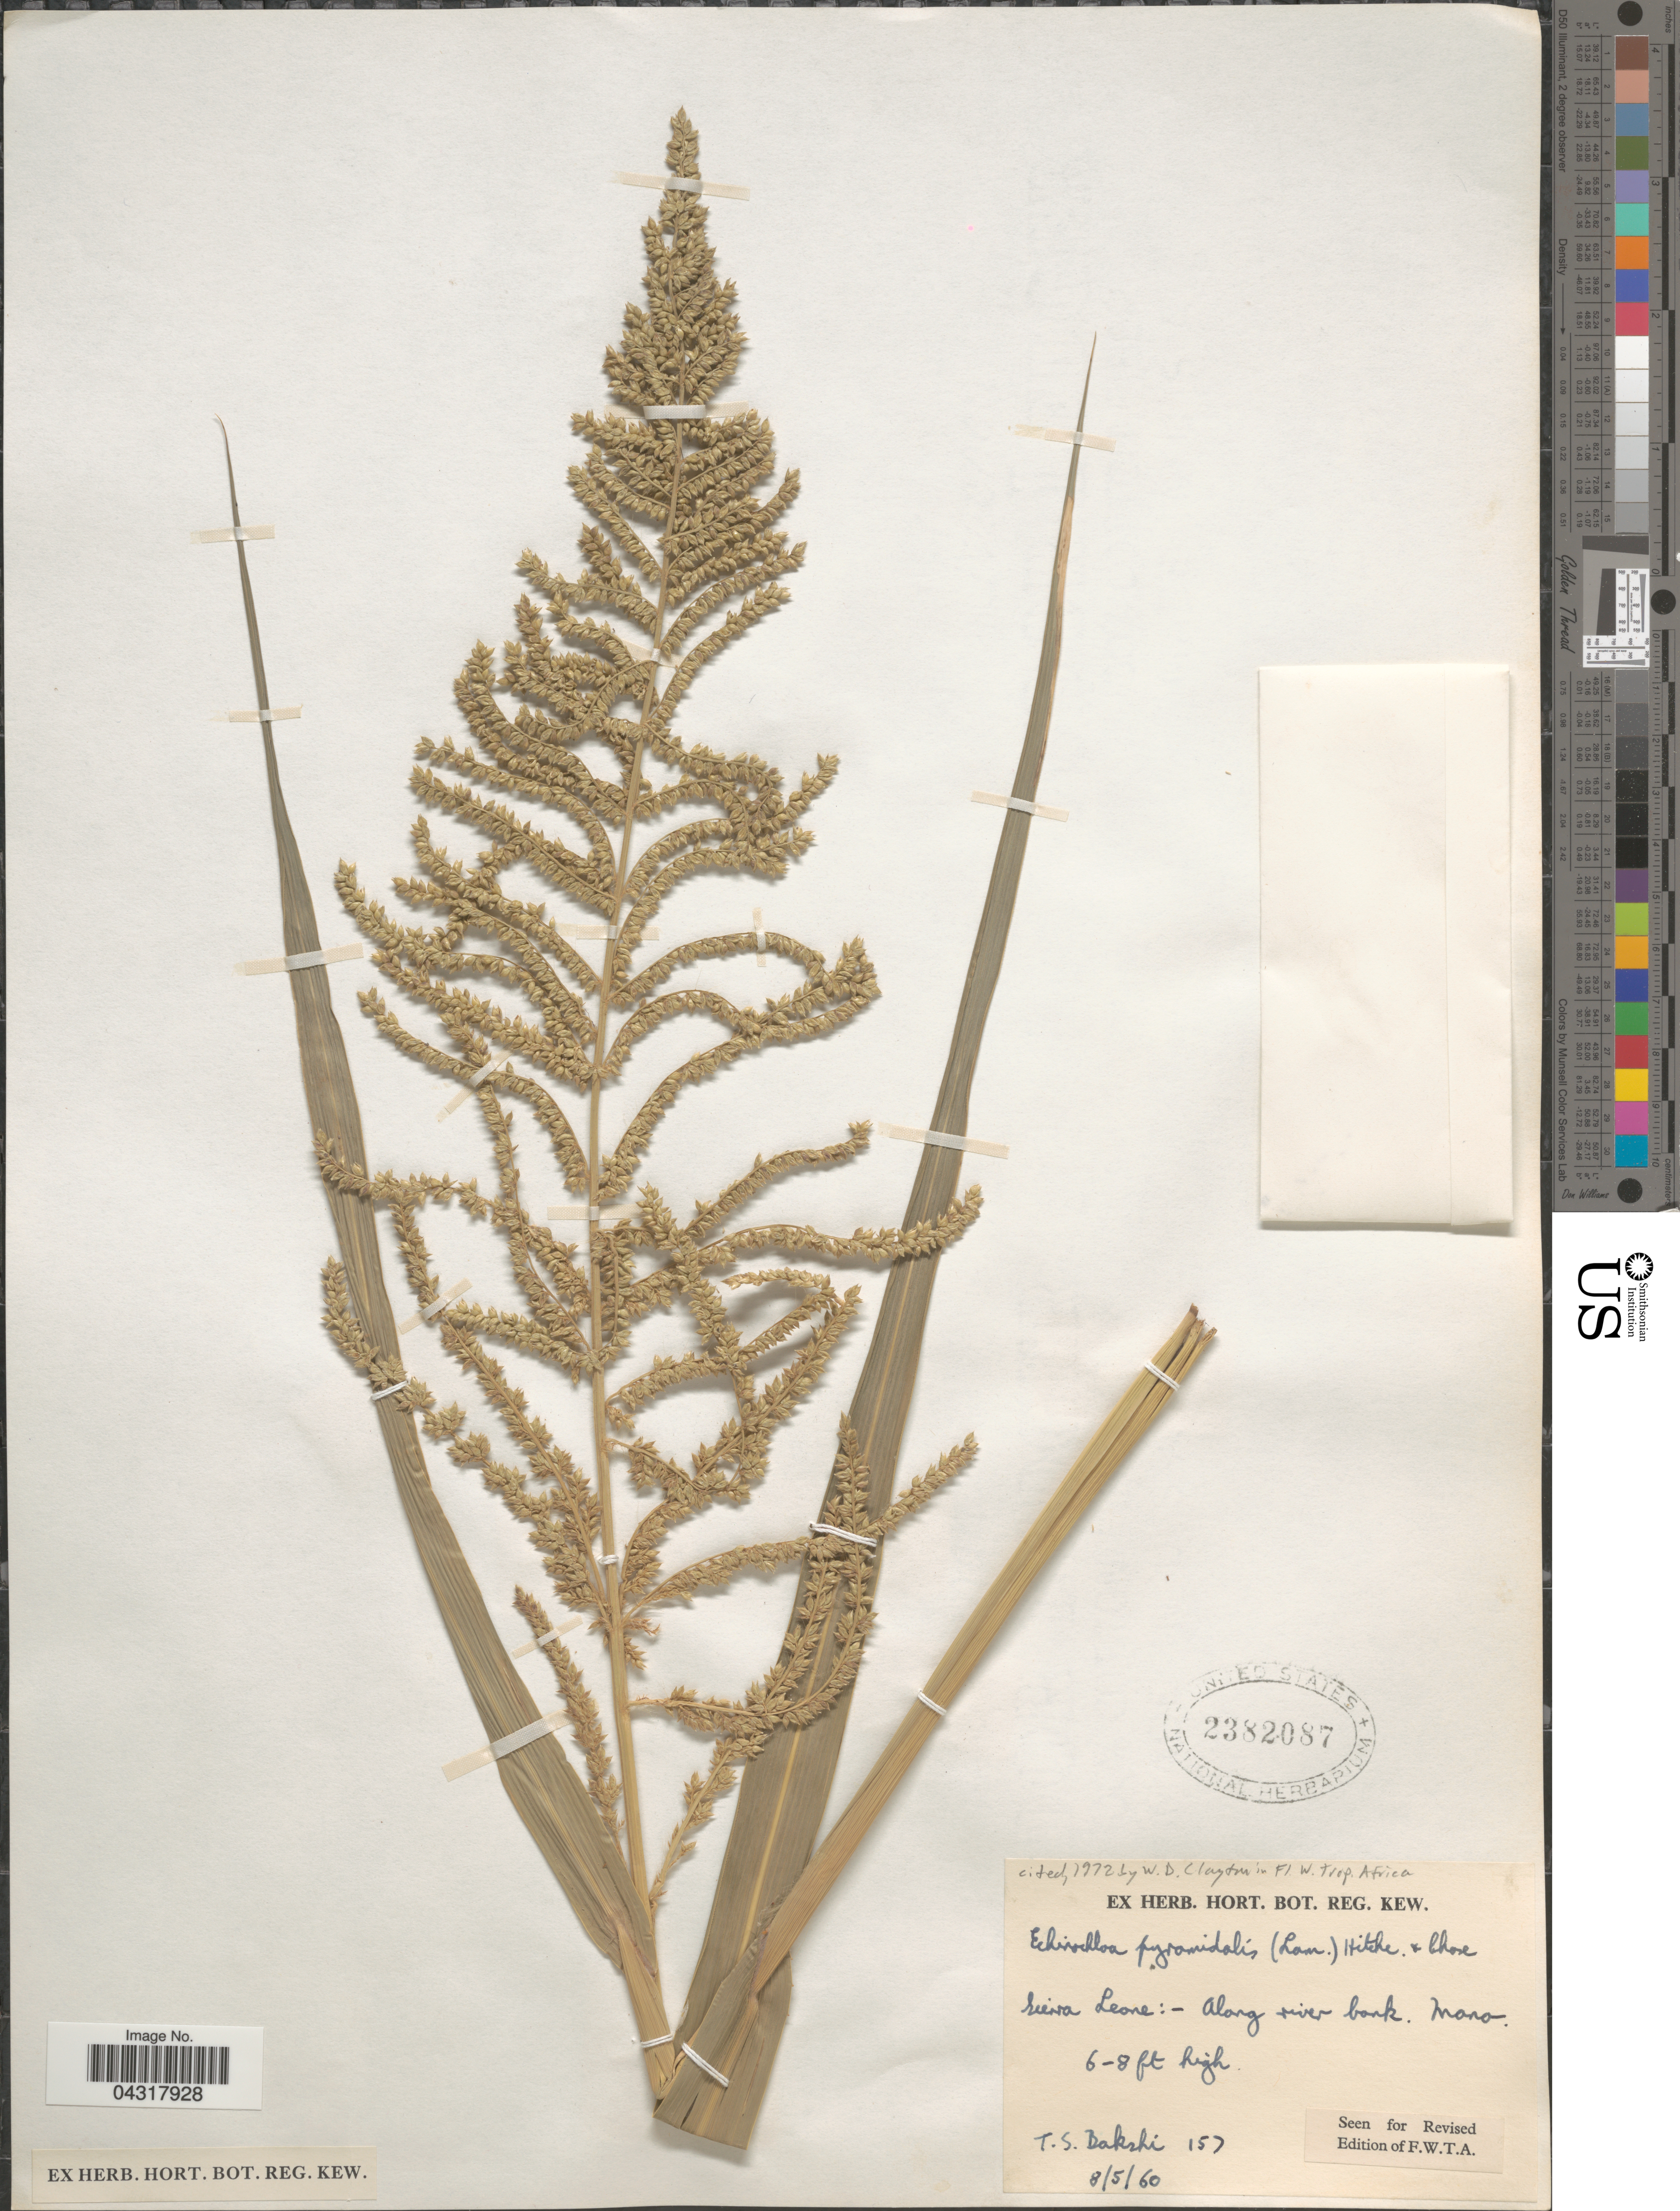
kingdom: Plantae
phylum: Tracheophyta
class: Liliopsida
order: Poales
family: Poaceae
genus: Echinochloa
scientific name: Echinochloa pyramidalis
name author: (Lam.) Hitchc. & Chase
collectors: T. Bakshi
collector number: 157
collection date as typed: Transcribed d/m/y: 8/5/60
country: Sierra Leone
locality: Along river bank. Mano.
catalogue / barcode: US 2382087